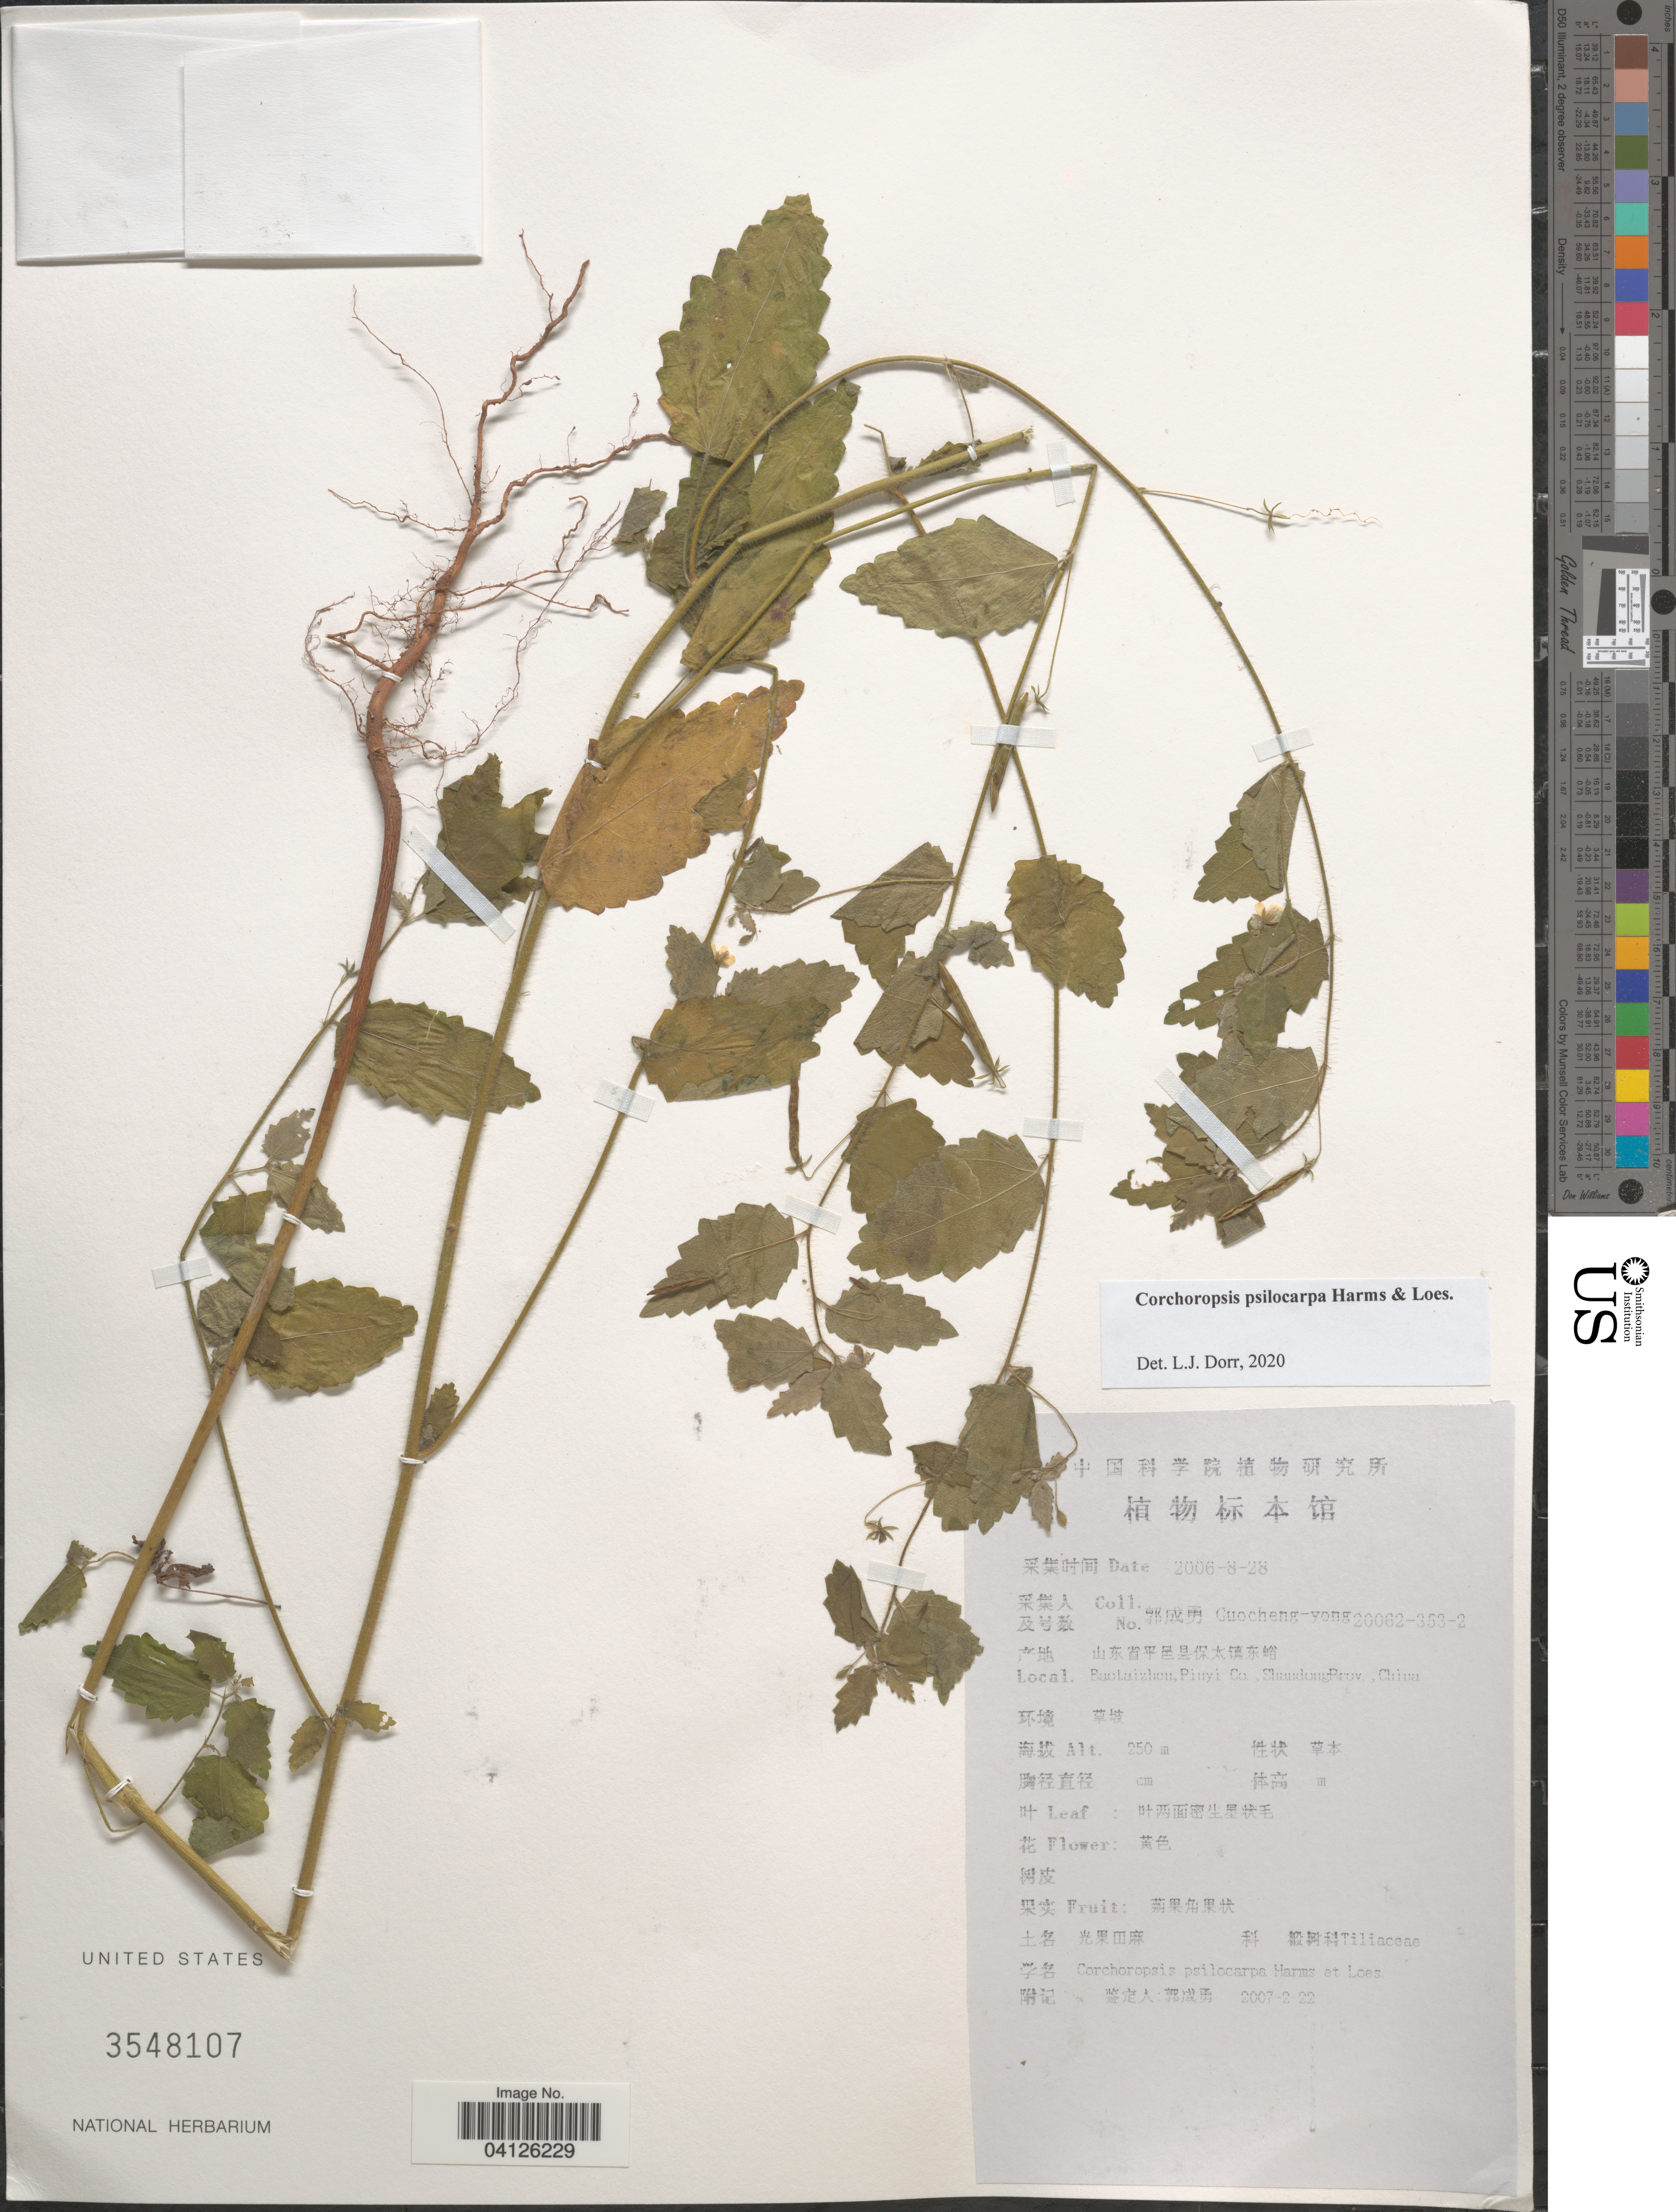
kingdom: Plantae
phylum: Tracheophyta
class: Magnoliopsida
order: Malvales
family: Malvaceae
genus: Corchoropsis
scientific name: Corchoropsis psilocarpa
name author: Harms & Loes.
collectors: Guo cheng-yong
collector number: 20062-363-2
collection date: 2006-08-28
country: China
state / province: Shandong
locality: Baotaizhen, Pinyi Co.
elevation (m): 250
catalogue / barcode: US 3548107